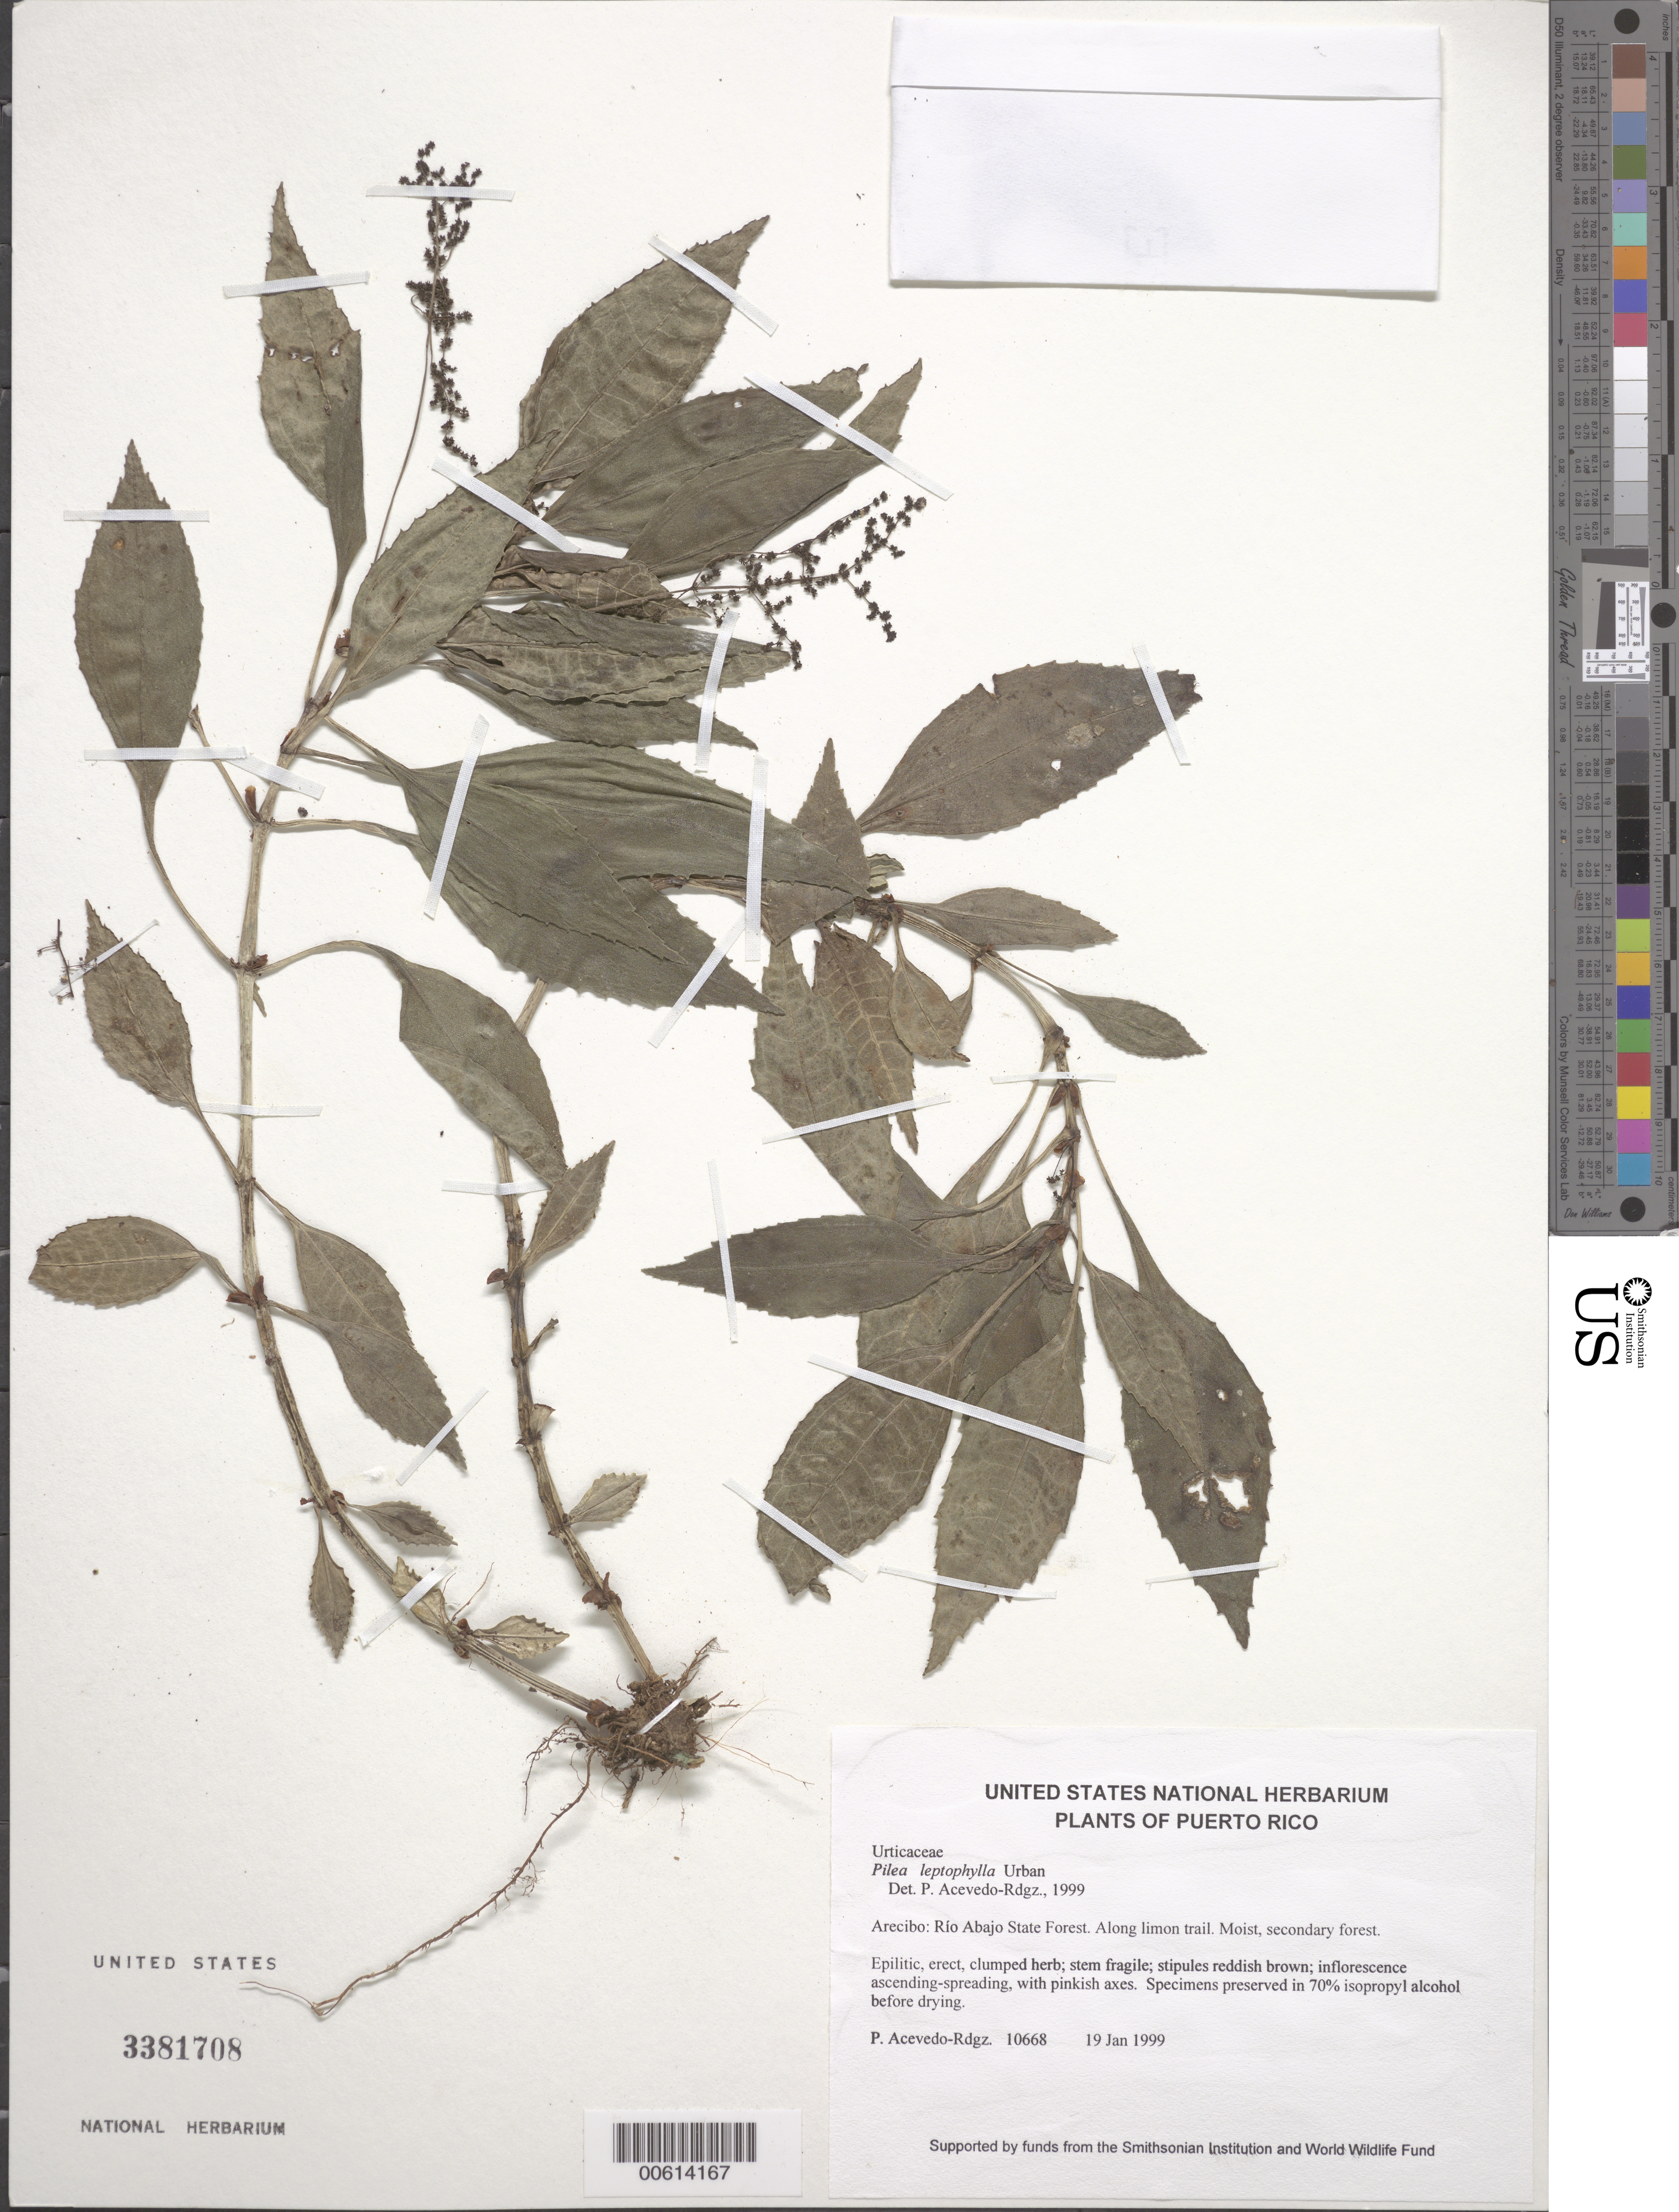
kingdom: Plantae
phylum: Tracheophyta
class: Magnoliopsida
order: Rosales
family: Urticaceae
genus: Pilea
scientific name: Pilea leptophylla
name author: Urb.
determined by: Acevedo-Rodríguez, P., (BOT), Smithsonian Institution - National Museum of Natural History (UNITED STATES)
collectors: P. Acevedo-Rodr.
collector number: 10668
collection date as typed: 19 Jan 1999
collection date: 1999-01-19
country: Puerto Rico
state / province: Arecibo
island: Puerto Rico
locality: Arecibo; Río Abajo State Forest. Along limon trail.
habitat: Moist, secondary forest.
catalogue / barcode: US 3381708